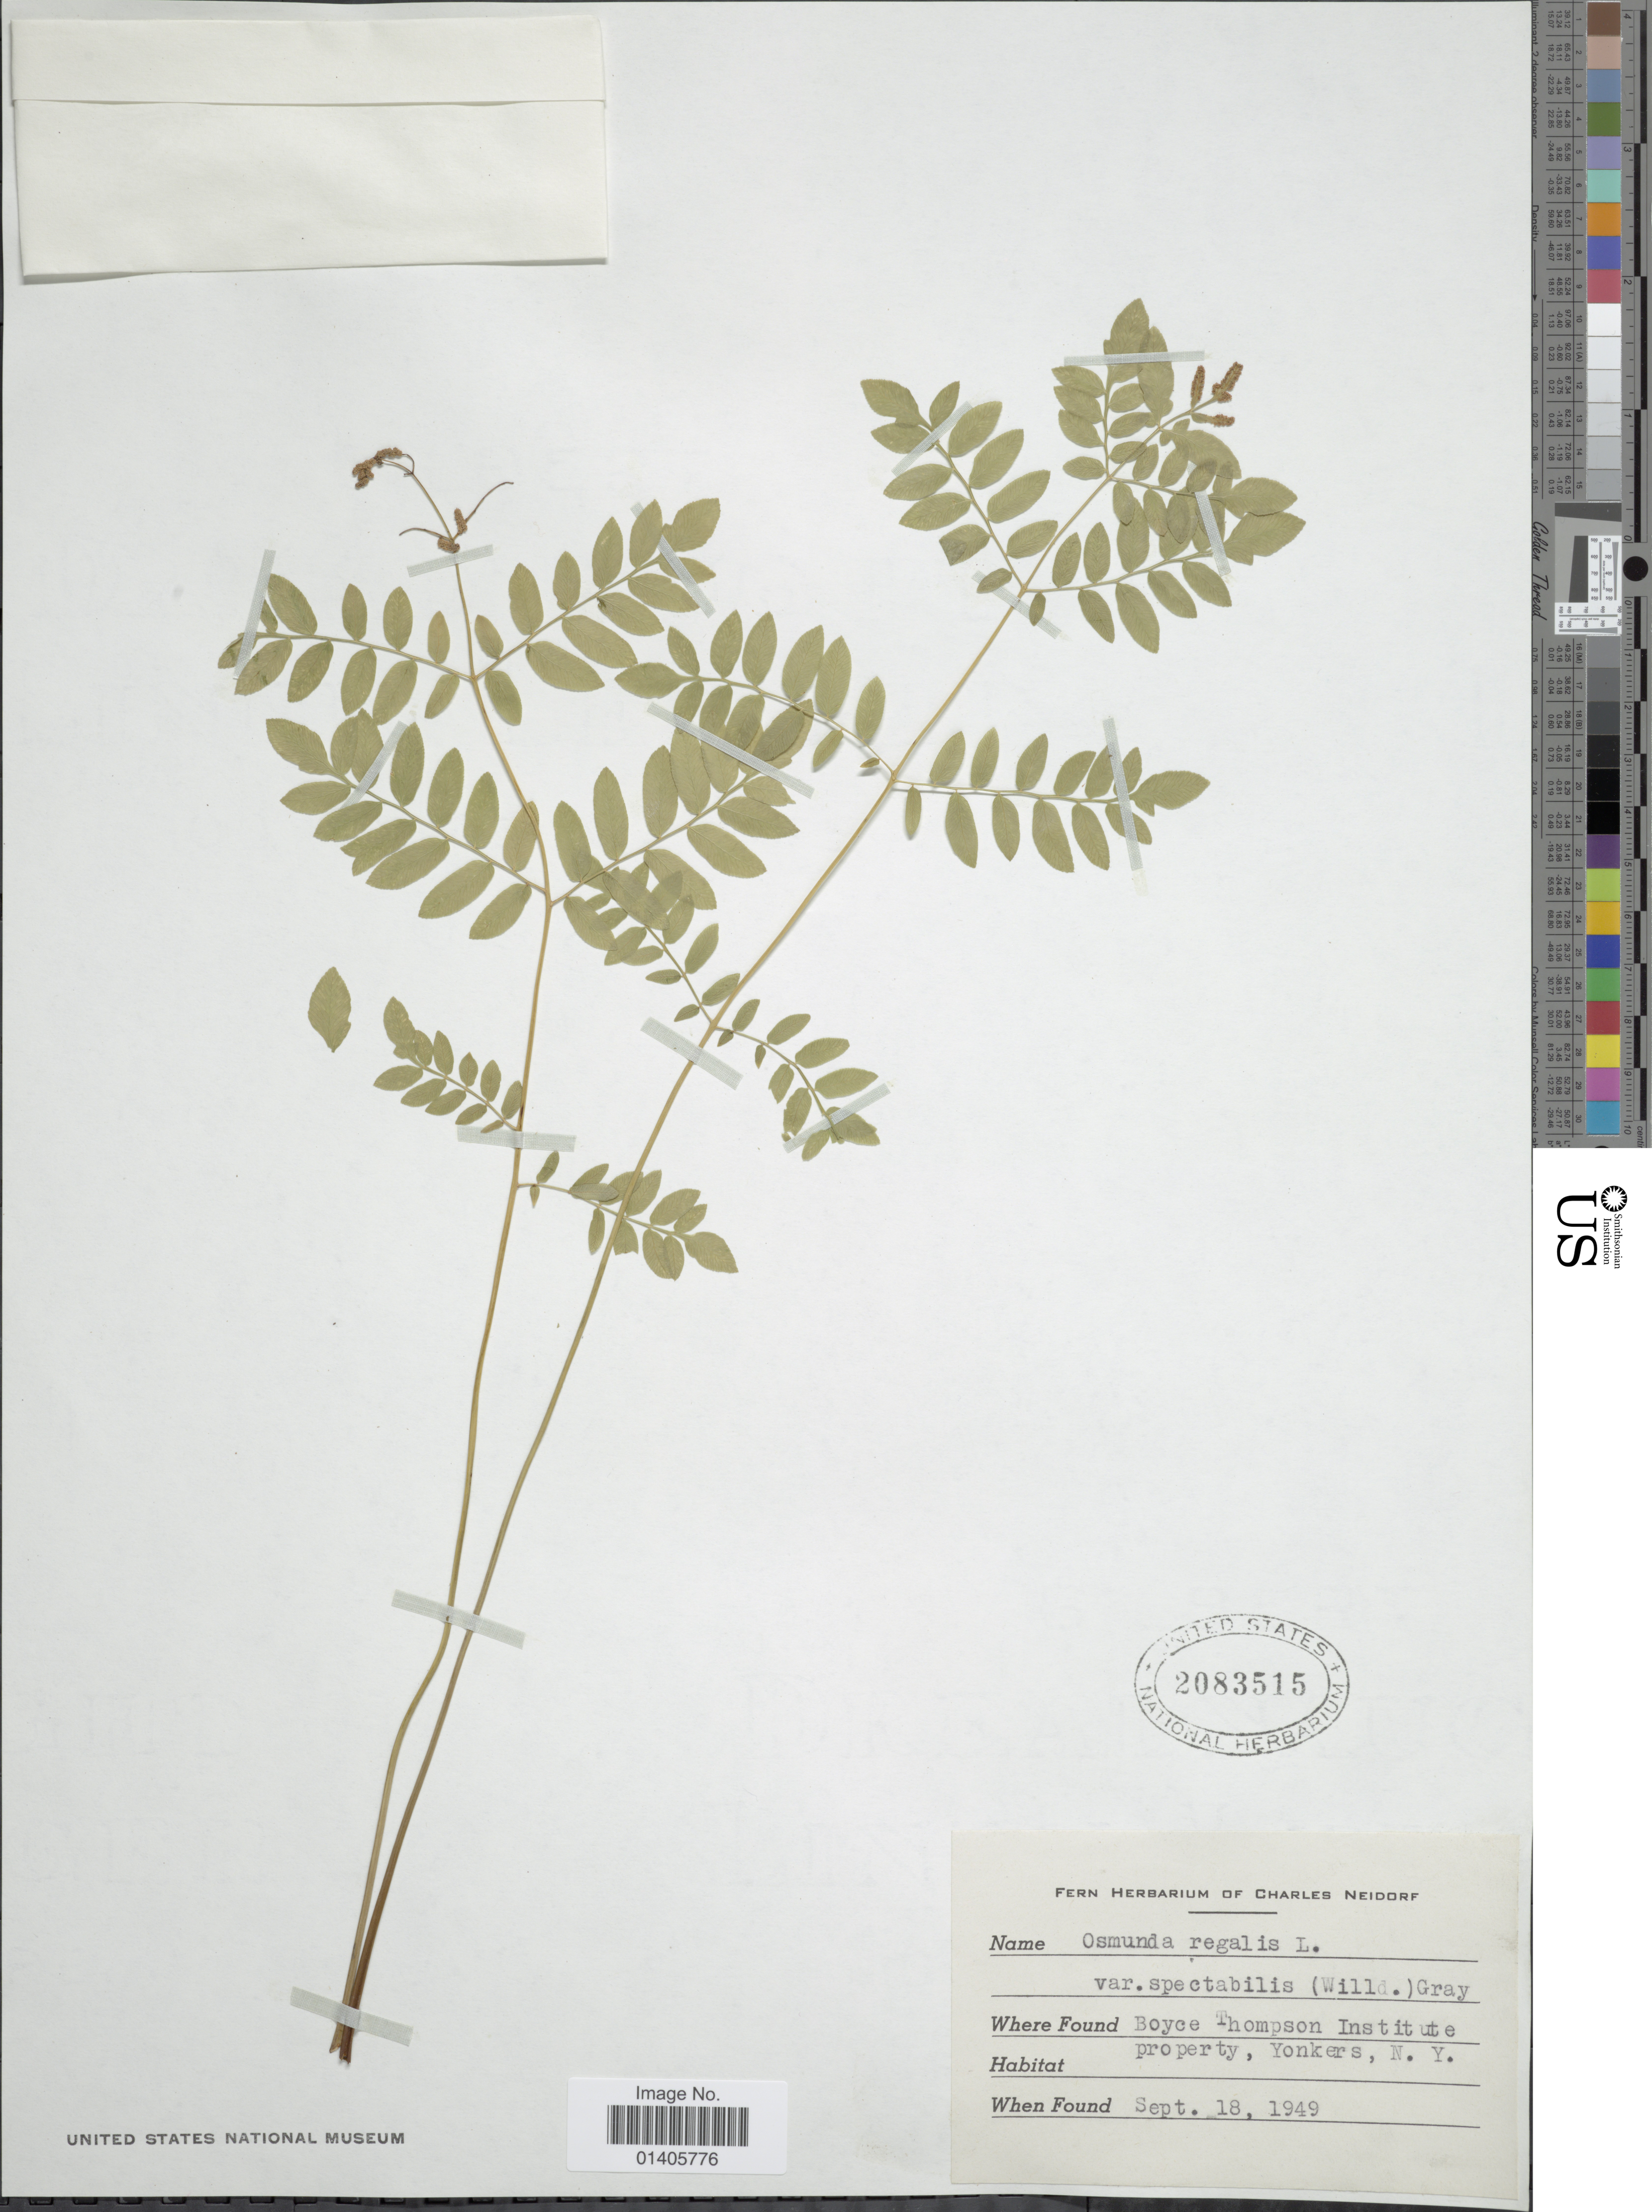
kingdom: Plantae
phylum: Tracheophyta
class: Polypodiopsida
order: Osmundales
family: Osmundaceae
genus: Osmunda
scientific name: Osmunda regalis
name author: L.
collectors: C. Neidorf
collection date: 1949-09-18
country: United States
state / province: New York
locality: Boyce Thompson Institute property, Yonkers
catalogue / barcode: US 2083515